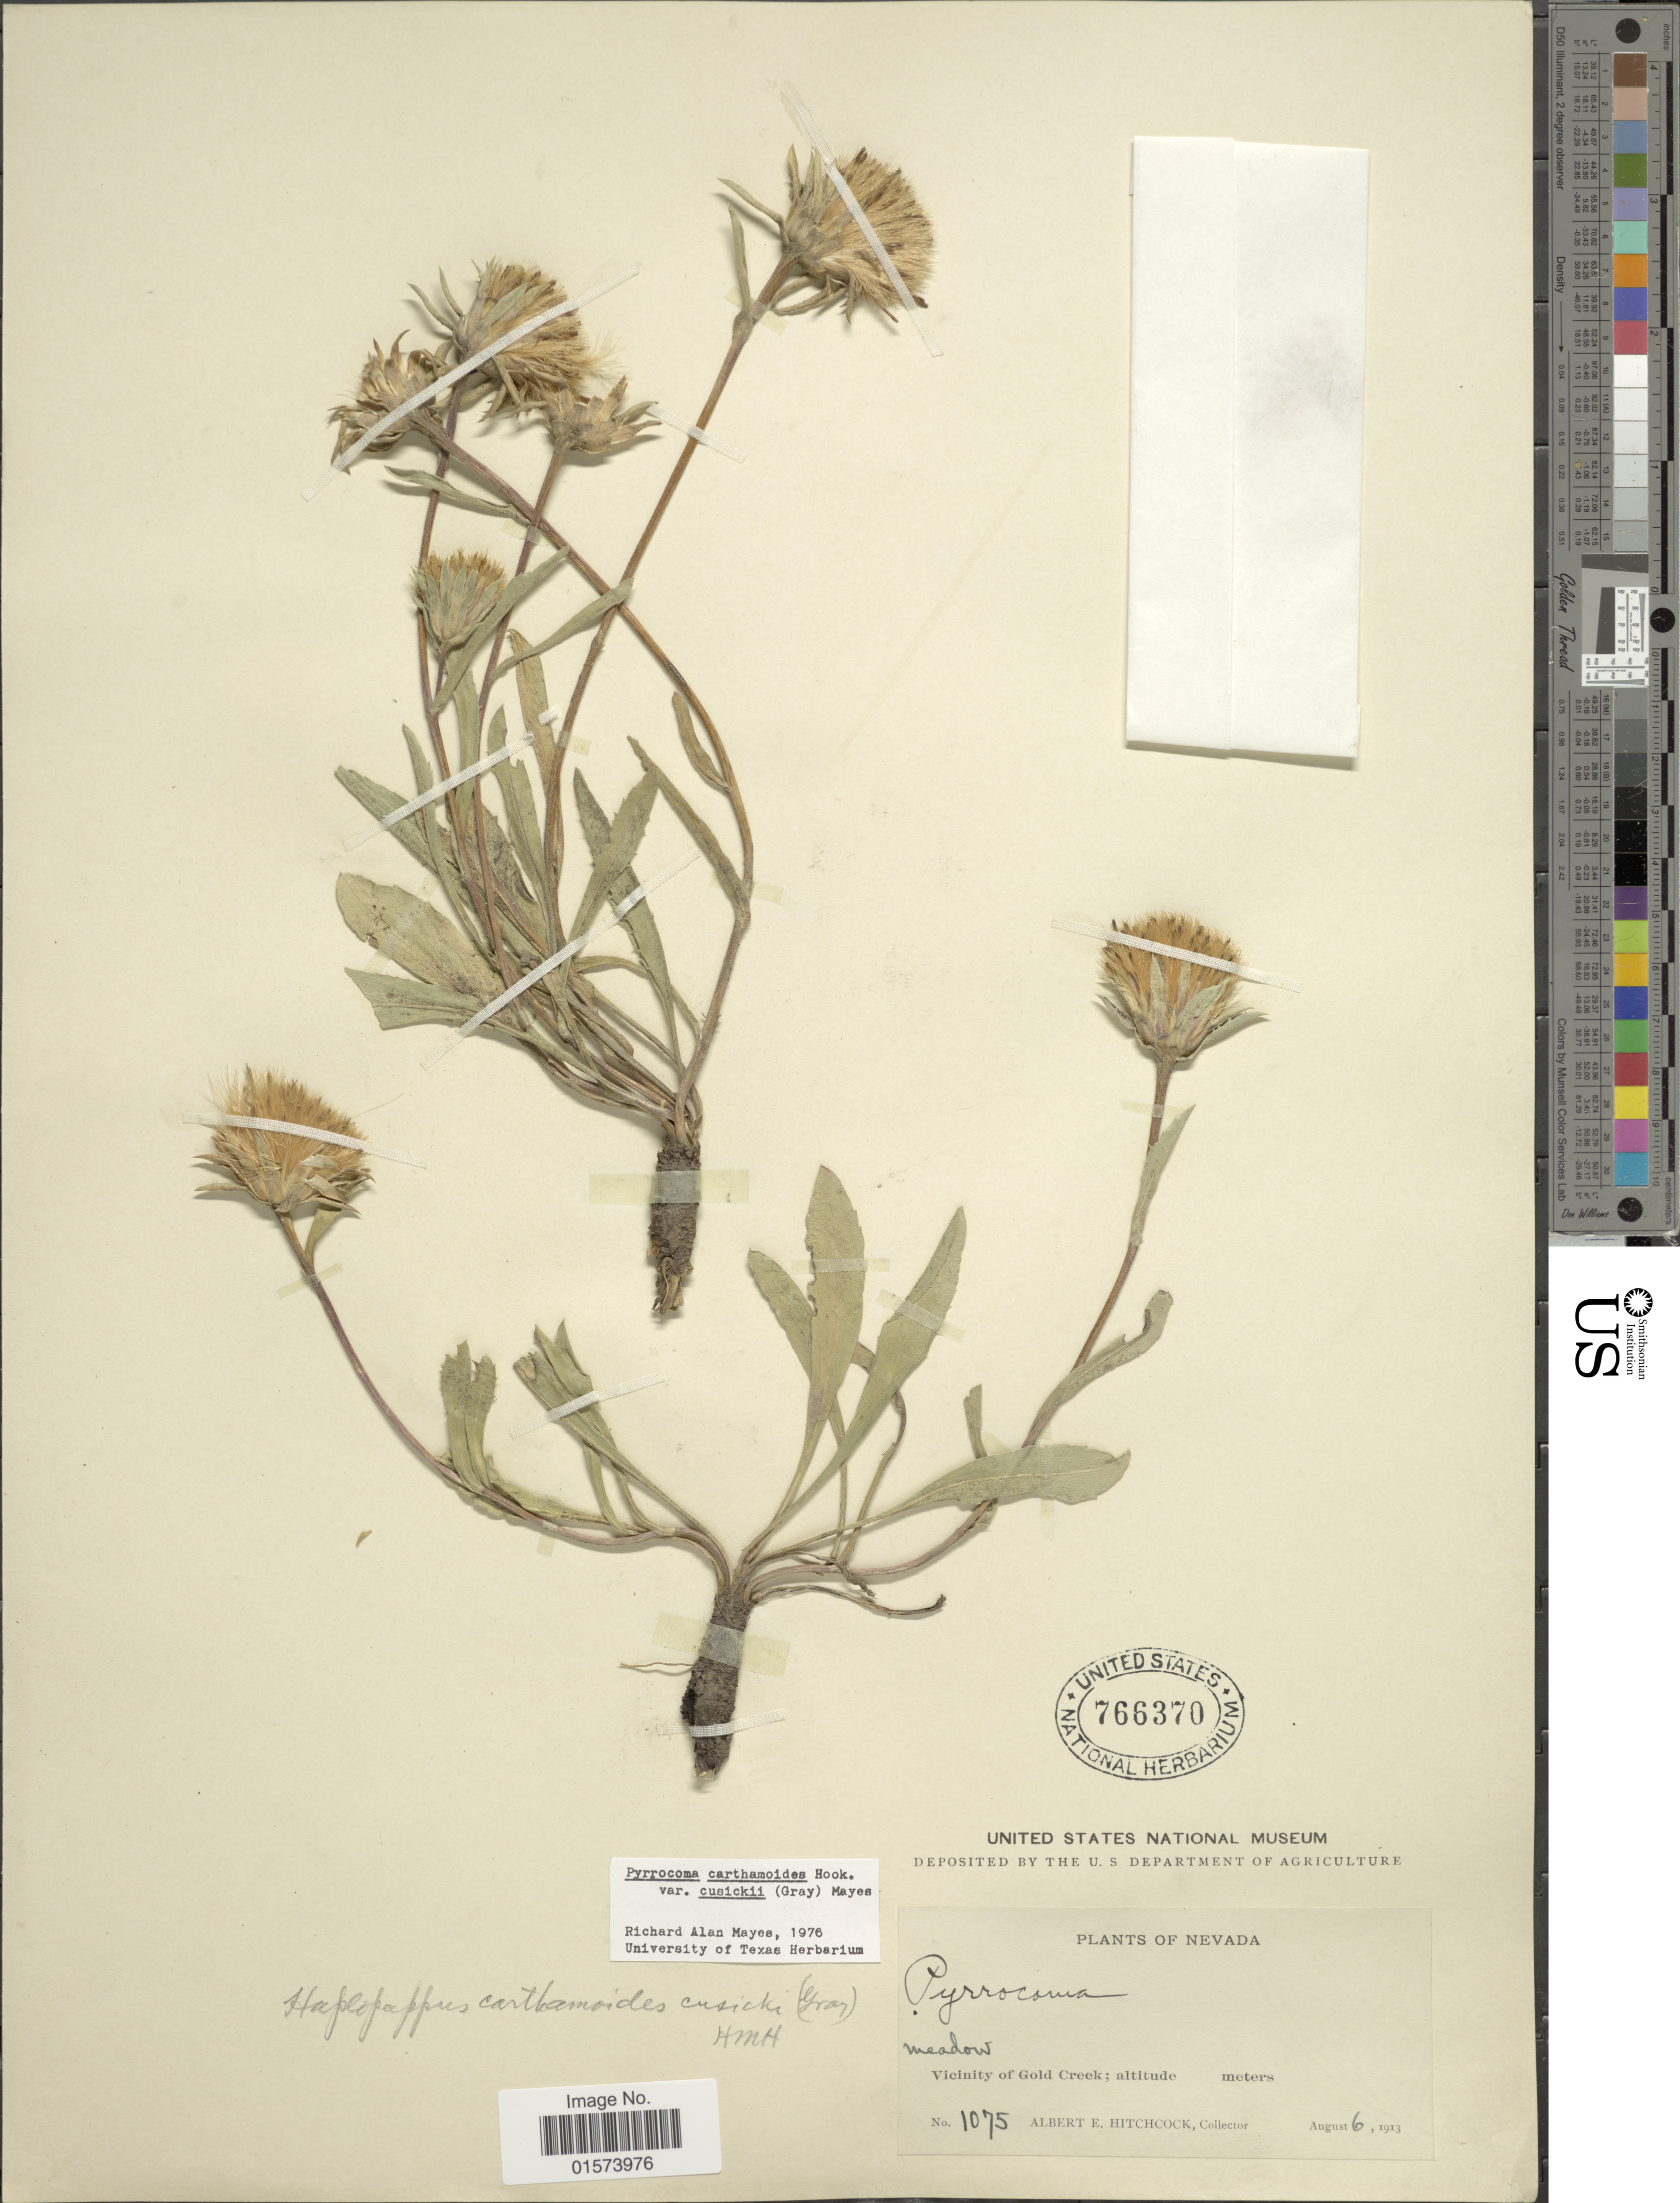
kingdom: Plantae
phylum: Tracheophyta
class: Magnoliopsida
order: Asterales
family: Asteraceae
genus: Pyrrocoma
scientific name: Pyrrocoma carthamoides var. cusickii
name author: (A. Gray) Mayes ex Kartesz & Gandhi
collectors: A. Hitchcock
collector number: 1075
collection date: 1913-08-06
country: United States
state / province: Nevada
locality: Meadow, Vicinity of Gold Creek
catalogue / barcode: US 766370